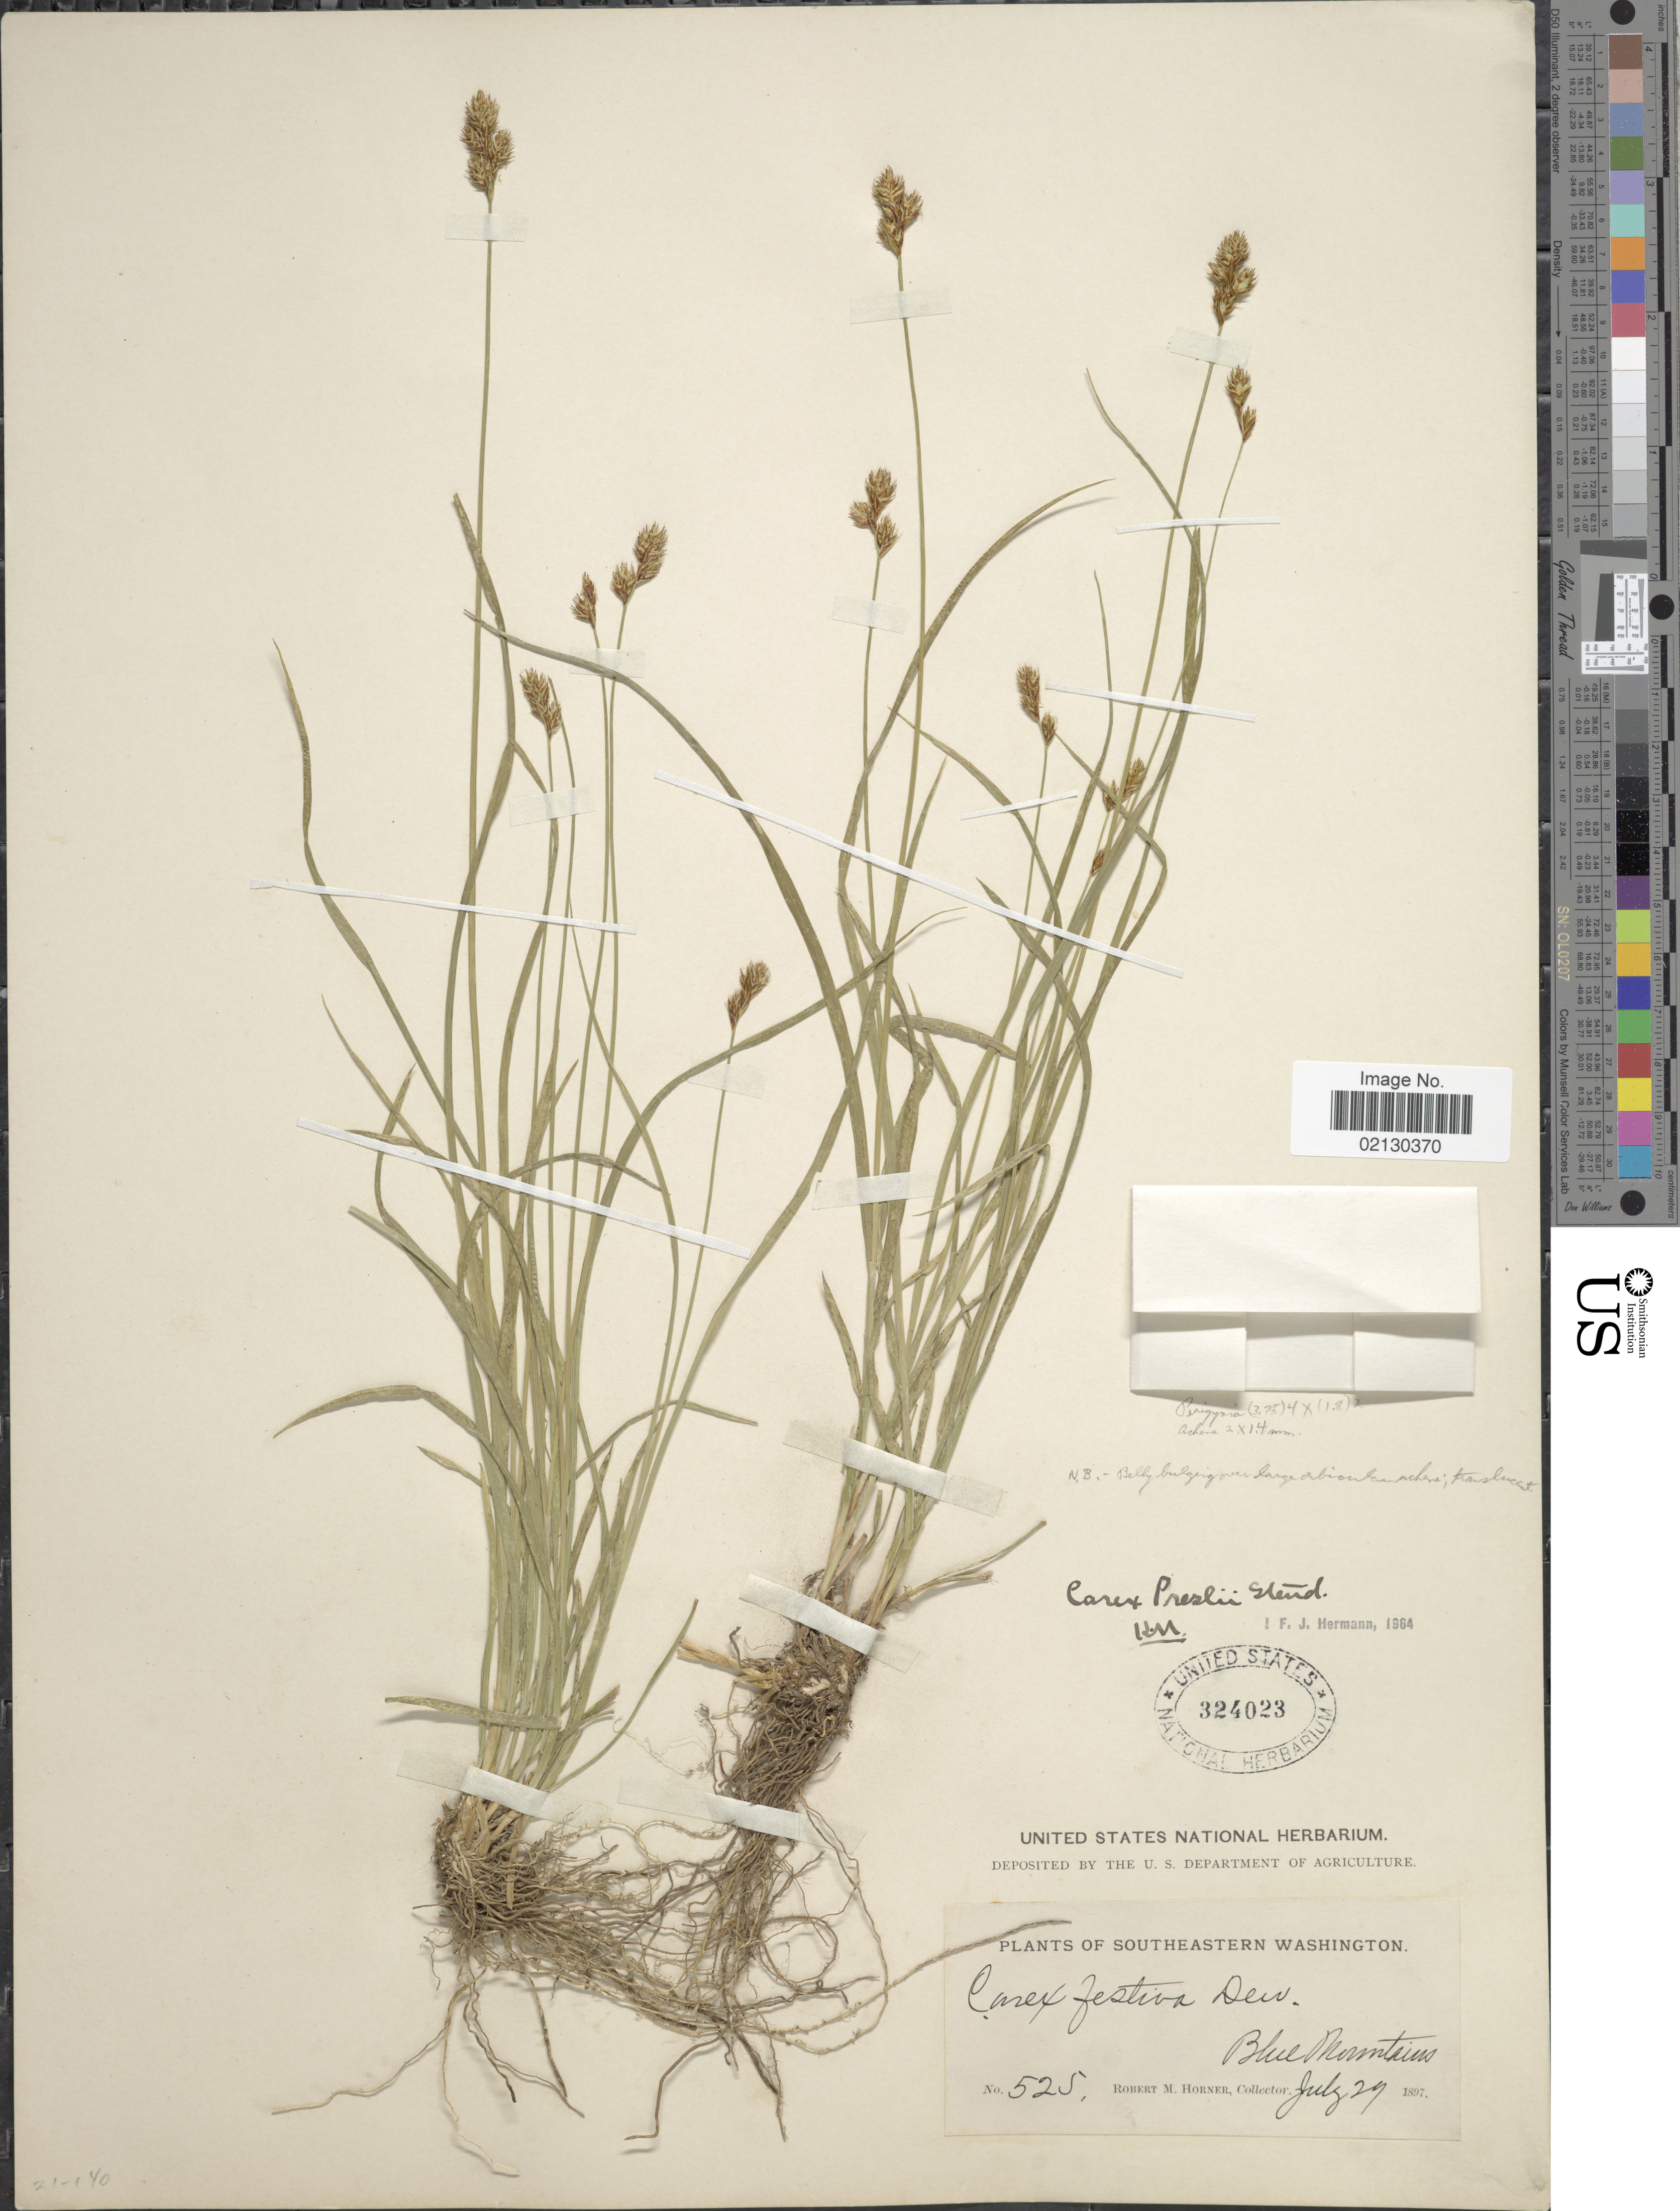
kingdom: Plantae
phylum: Tracheophyta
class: Liliopsida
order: Poales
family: Cyperaceae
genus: Carex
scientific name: Carex preslii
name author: Steud.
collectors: R. Horner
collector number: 525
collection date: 1897-07-29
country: United States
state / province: Washington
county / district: Clallam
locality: Southeastern Washington. Blue Mountains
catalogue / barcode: US 324023